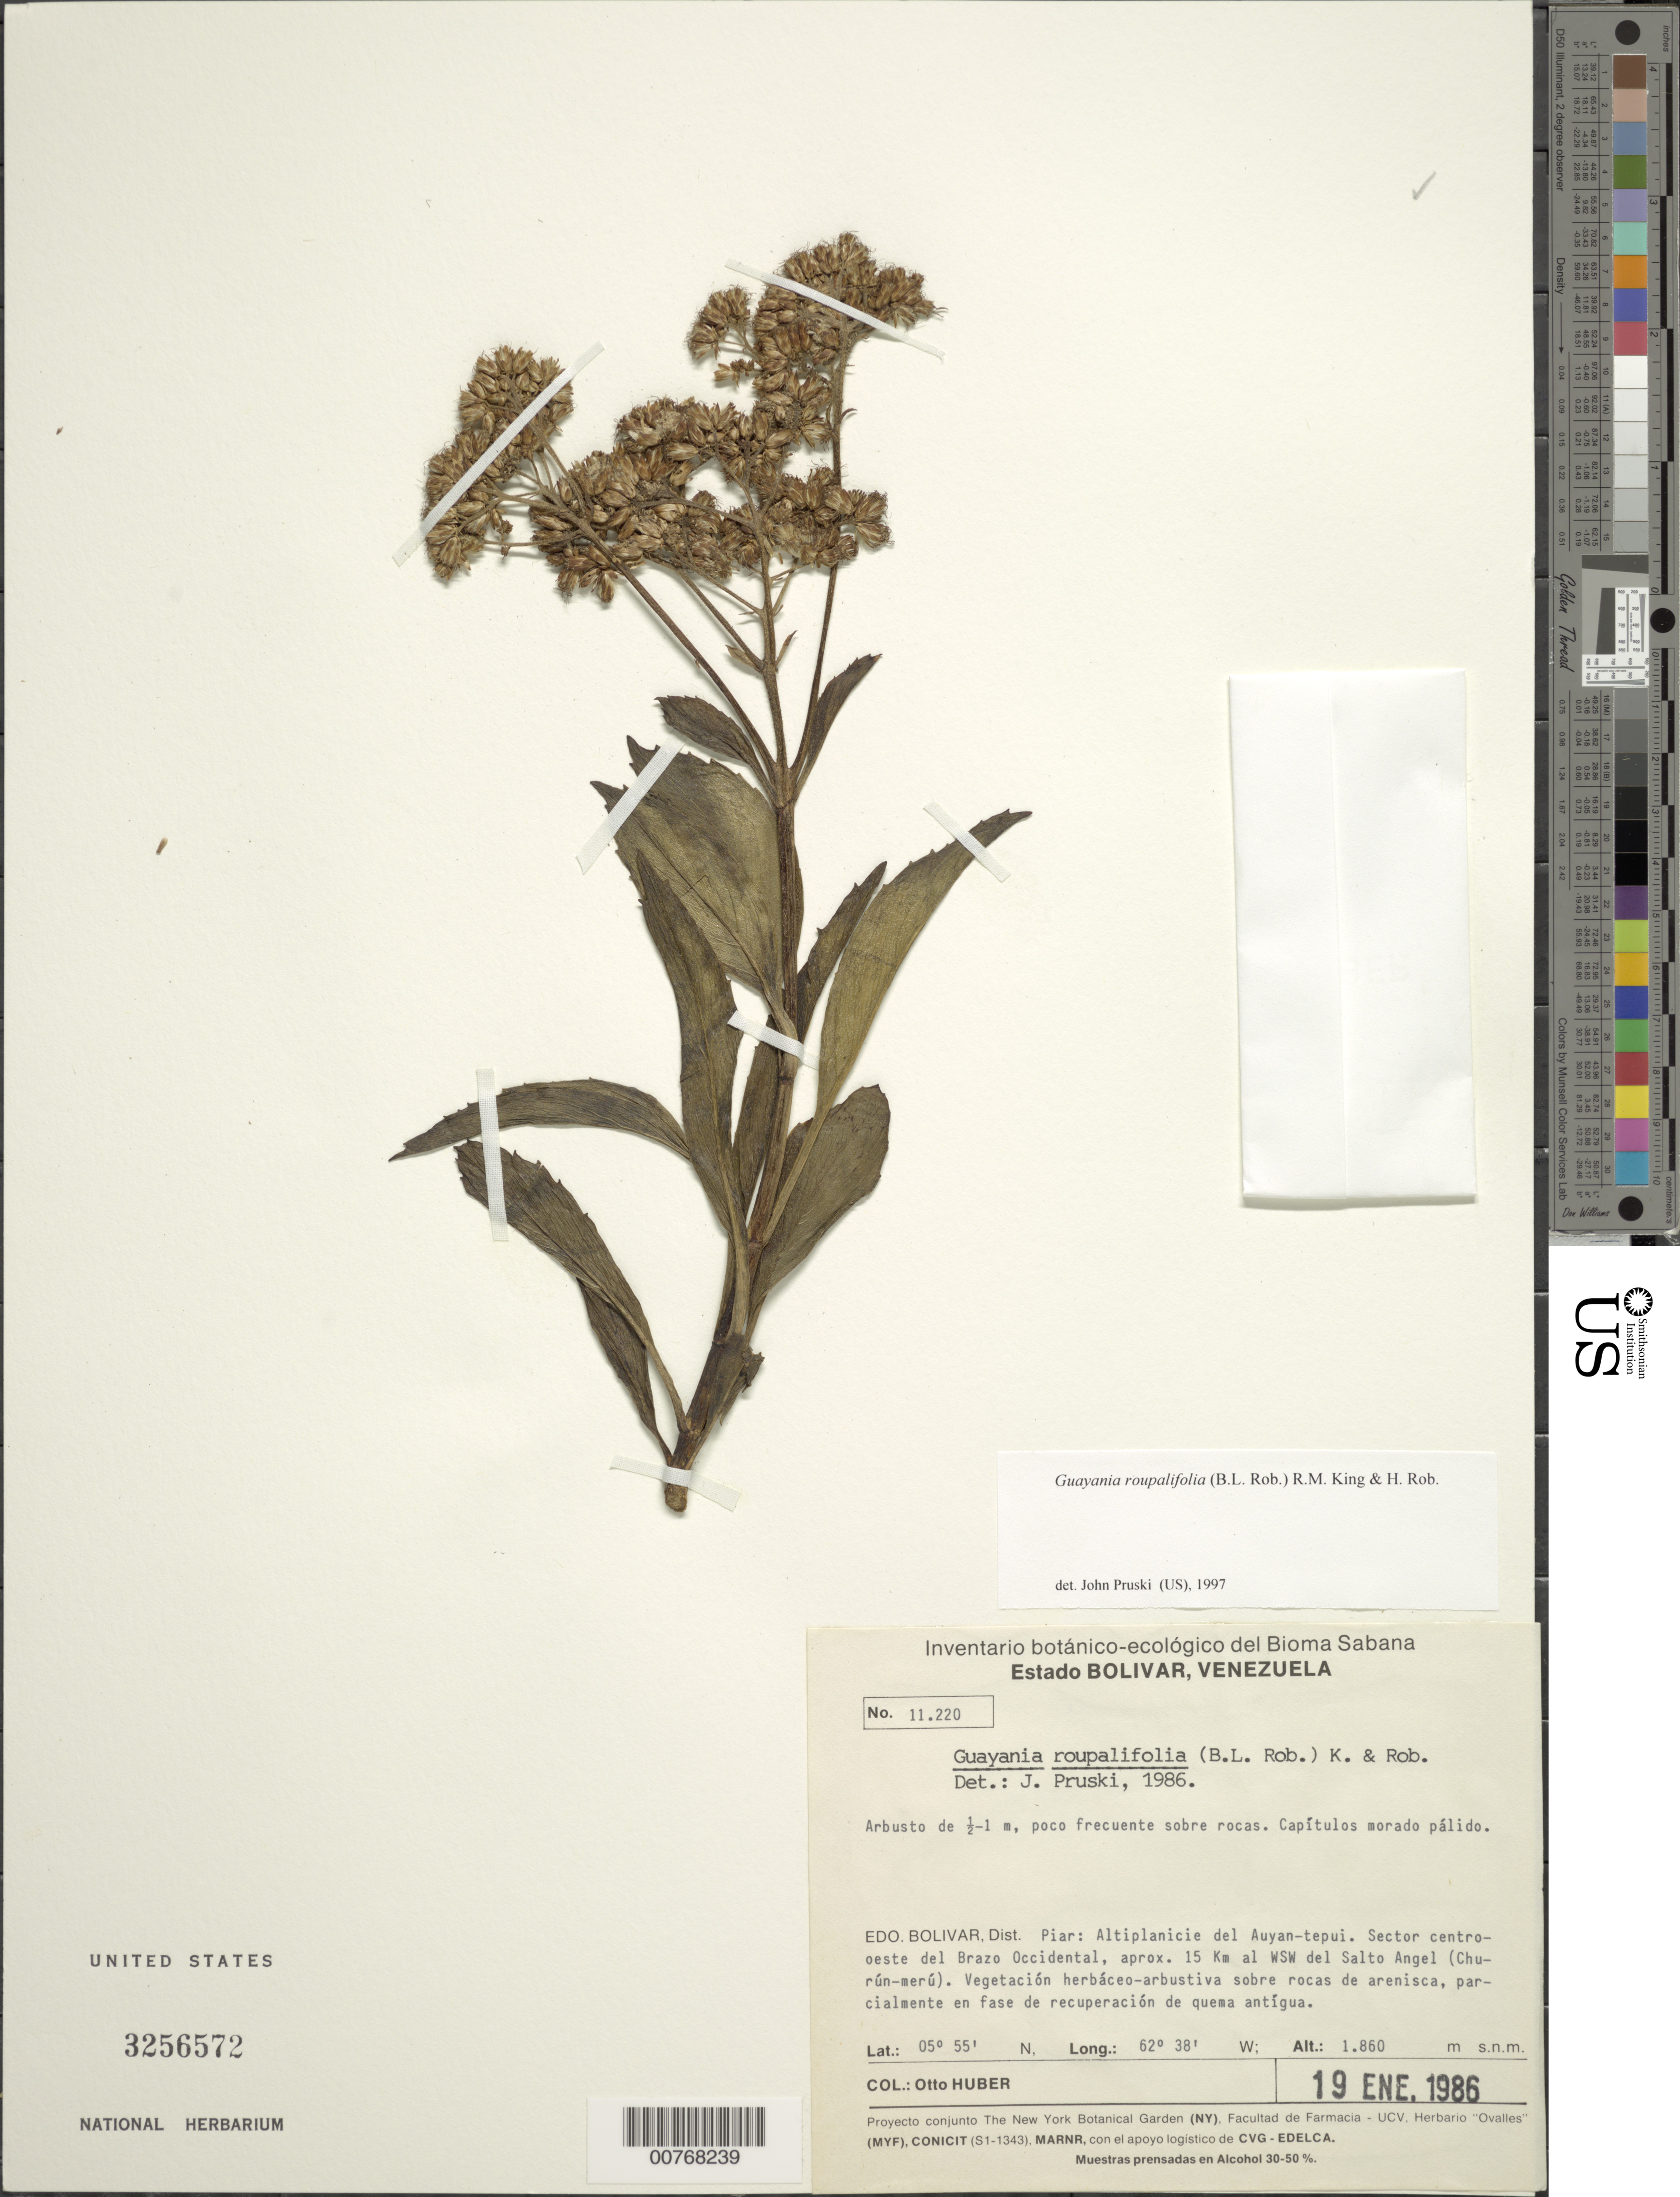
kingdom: Plantae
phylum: Tracheophyta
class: Magnoliopsida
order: Asterales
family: Asteraceae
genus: Guayania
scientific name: Guayania roupalifolia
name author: (B.L. Rob.) R.M. King & H. Rob.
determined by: Pruski, J. F.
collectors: O. Huber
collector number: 11220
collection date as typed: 19-Jan-86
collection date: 1986-01-19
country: Venezuela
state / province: Bolívar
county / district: Piar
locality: Auyan-tepuí, centro-oeste del Brazo Occidental, 15 km WSW Salto Angel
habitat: Veg. herbaceo arbustiva sobre rocas de arenisca, parcialmente en fase de recuperacion de quema antigua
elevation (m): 1860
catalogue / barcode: US 3256572